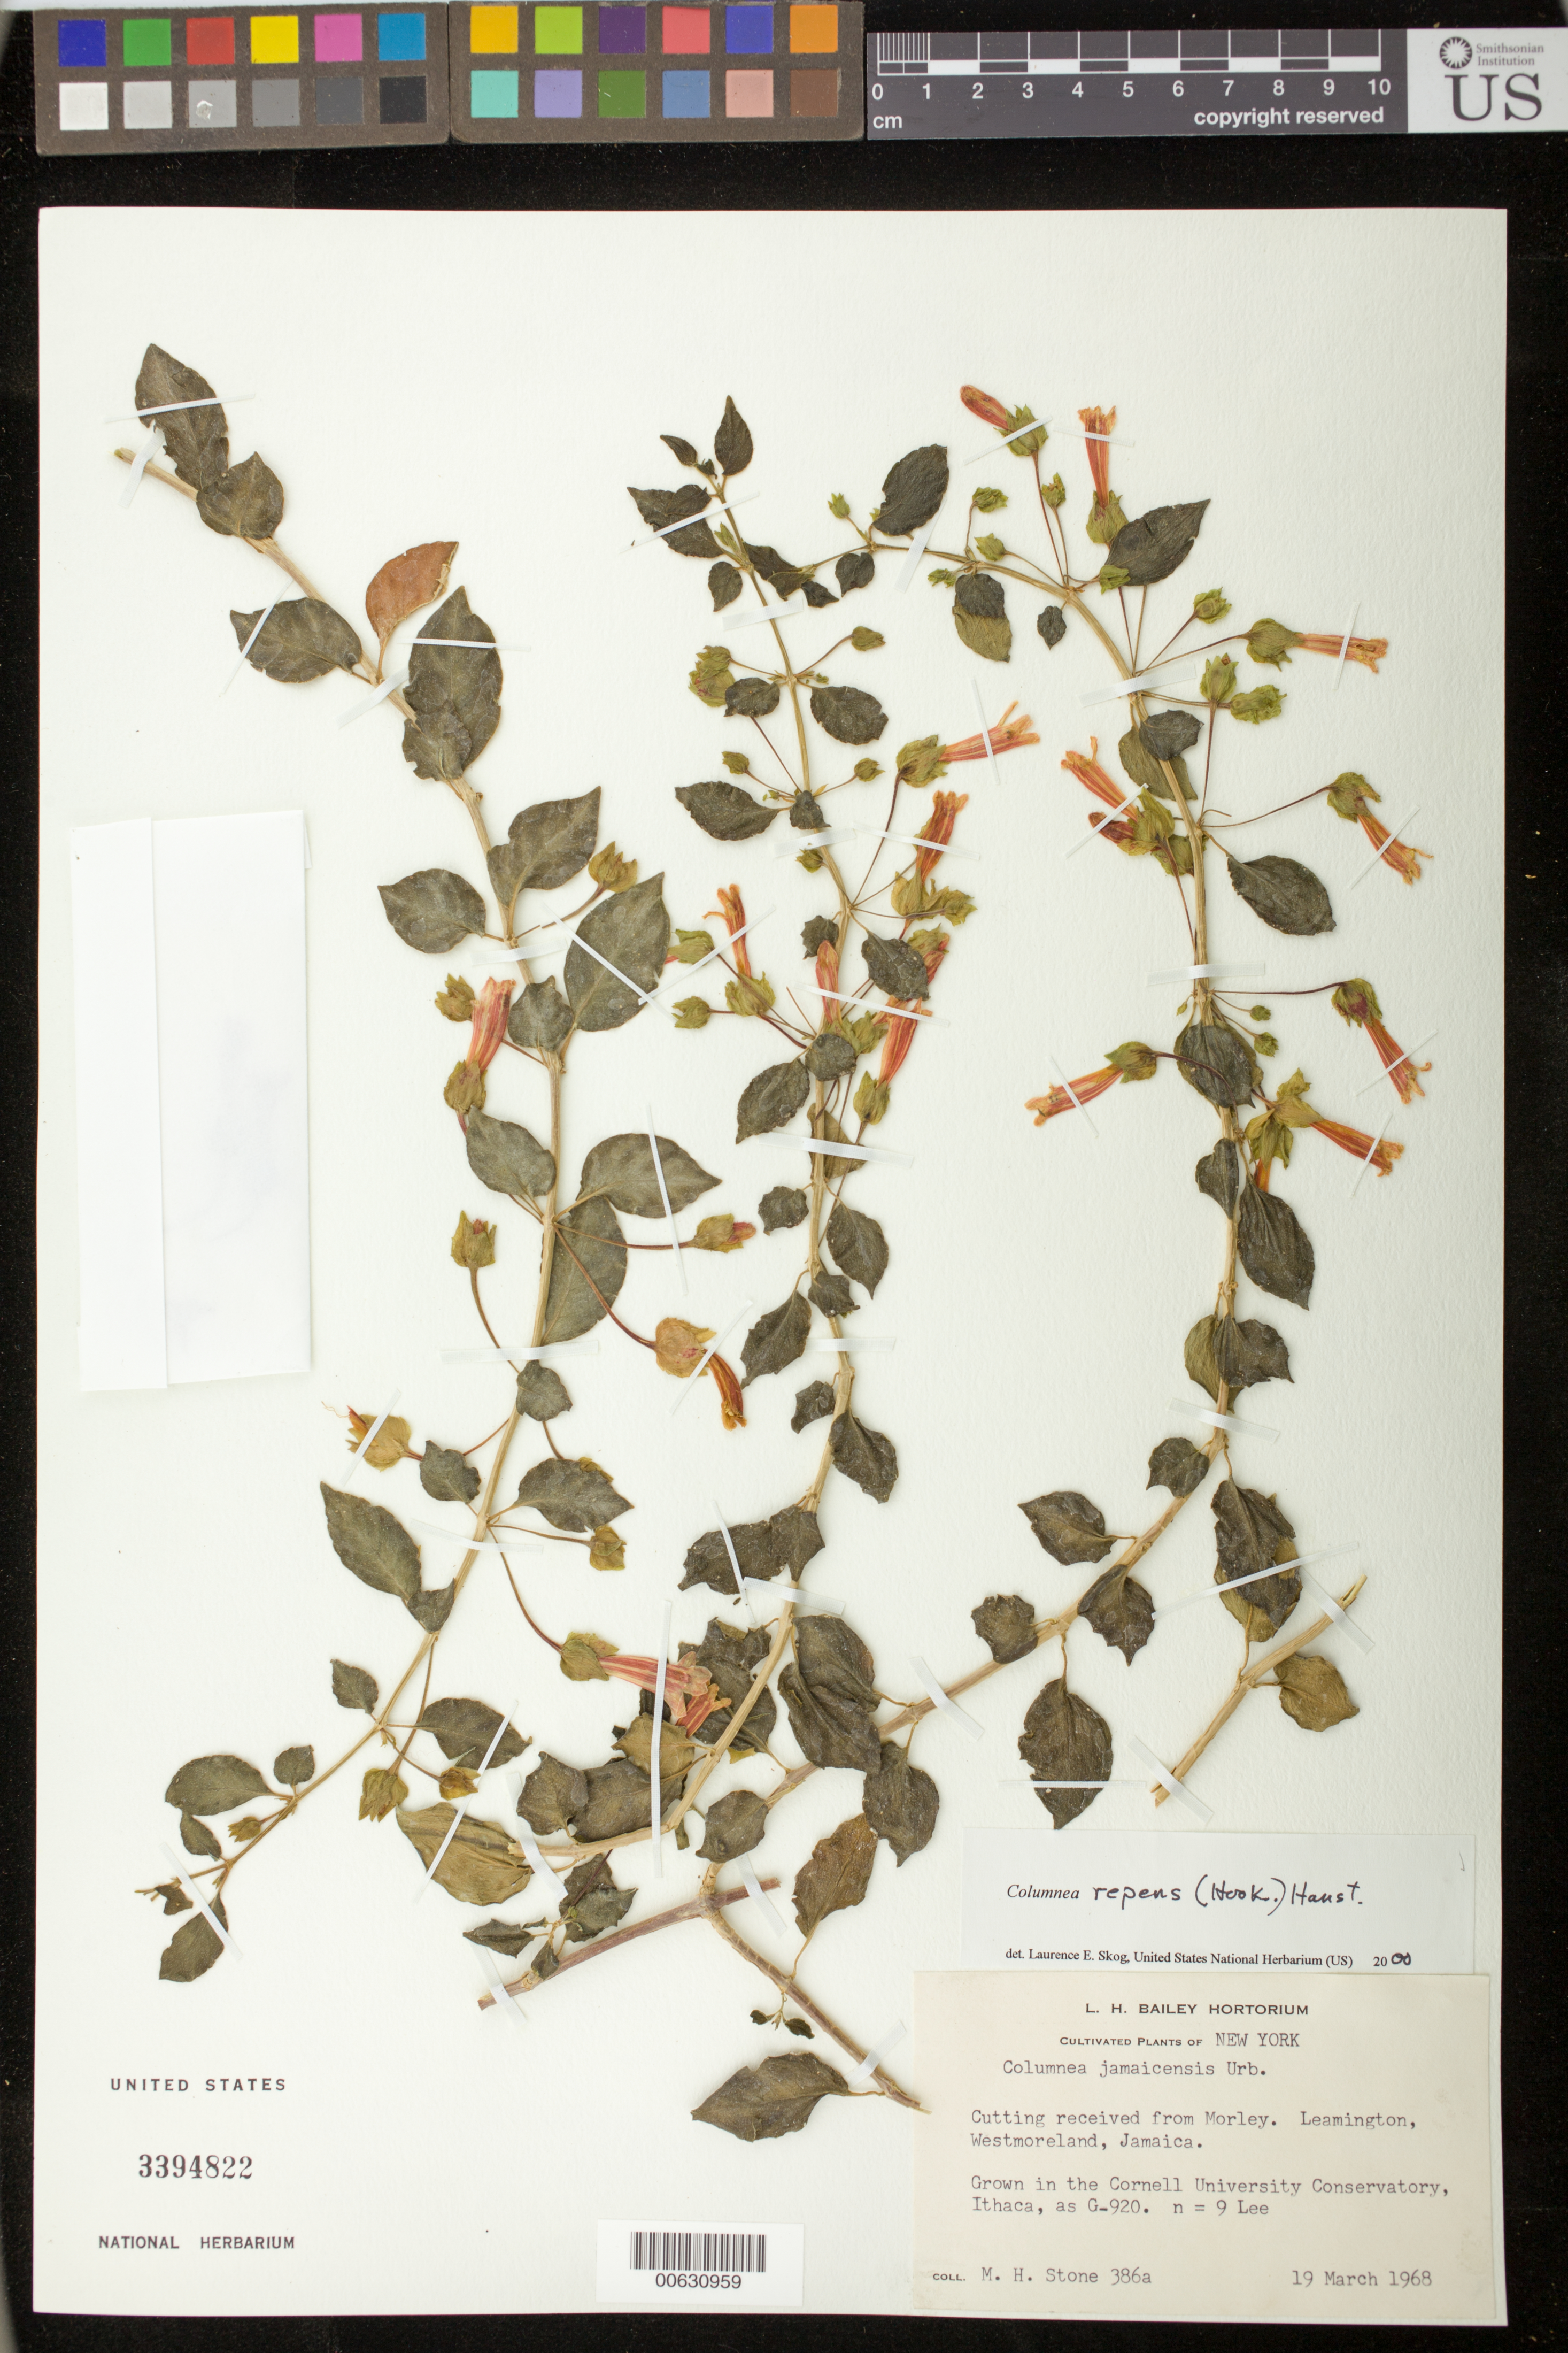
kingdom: Plantae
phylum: Tracheophyta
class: Magnoliopsida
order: Lamiales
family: Gesneriaceae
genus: Columnea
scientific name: Columnea repens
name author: (Hook.) Hanst.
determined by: Skog, Laurence E.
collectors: M. Stone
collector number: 386 a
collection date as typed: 19 Mar 1968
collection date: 1968-03-19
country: Jamaica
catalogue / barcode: US 3394822